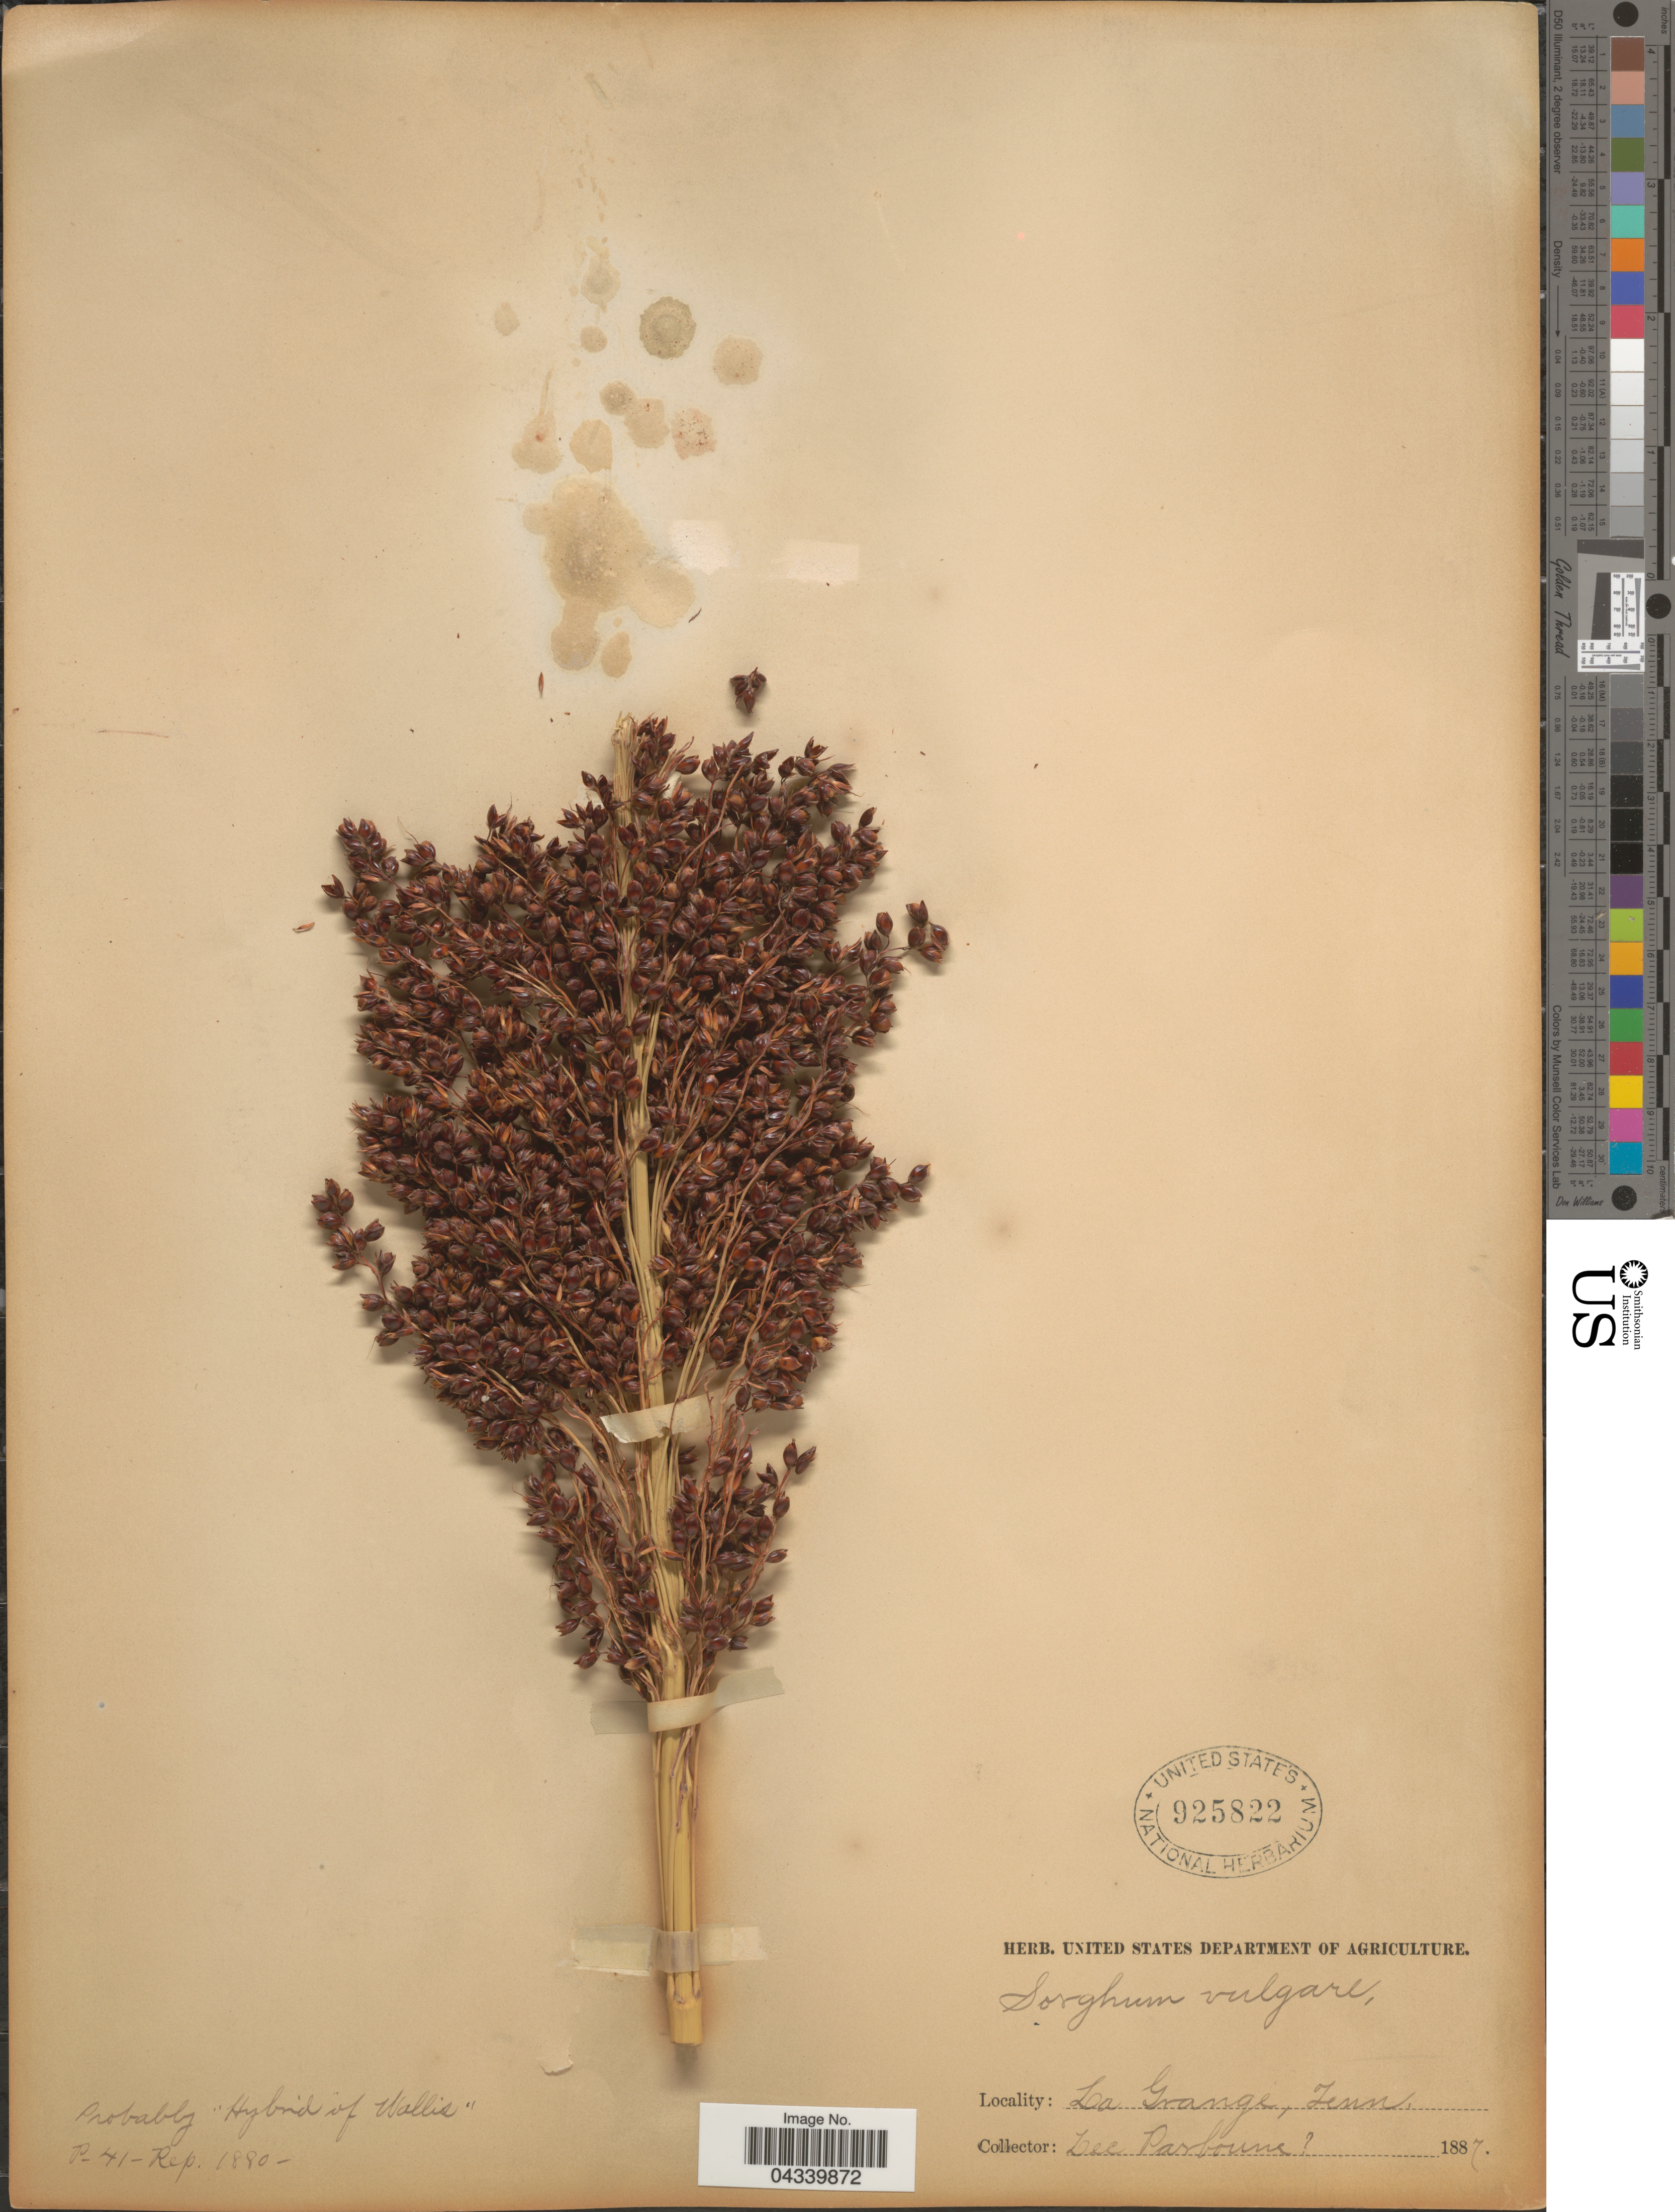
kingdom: Plantae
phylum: Tracheophyta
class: Liliopsida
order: Poales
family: Poaceae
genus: Sorghum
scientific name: Sorghum bicolor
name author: (L.) Moench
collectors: Parboune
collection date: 1887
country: United States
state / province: Tennessee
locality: La Grange.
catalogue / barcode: US 925822